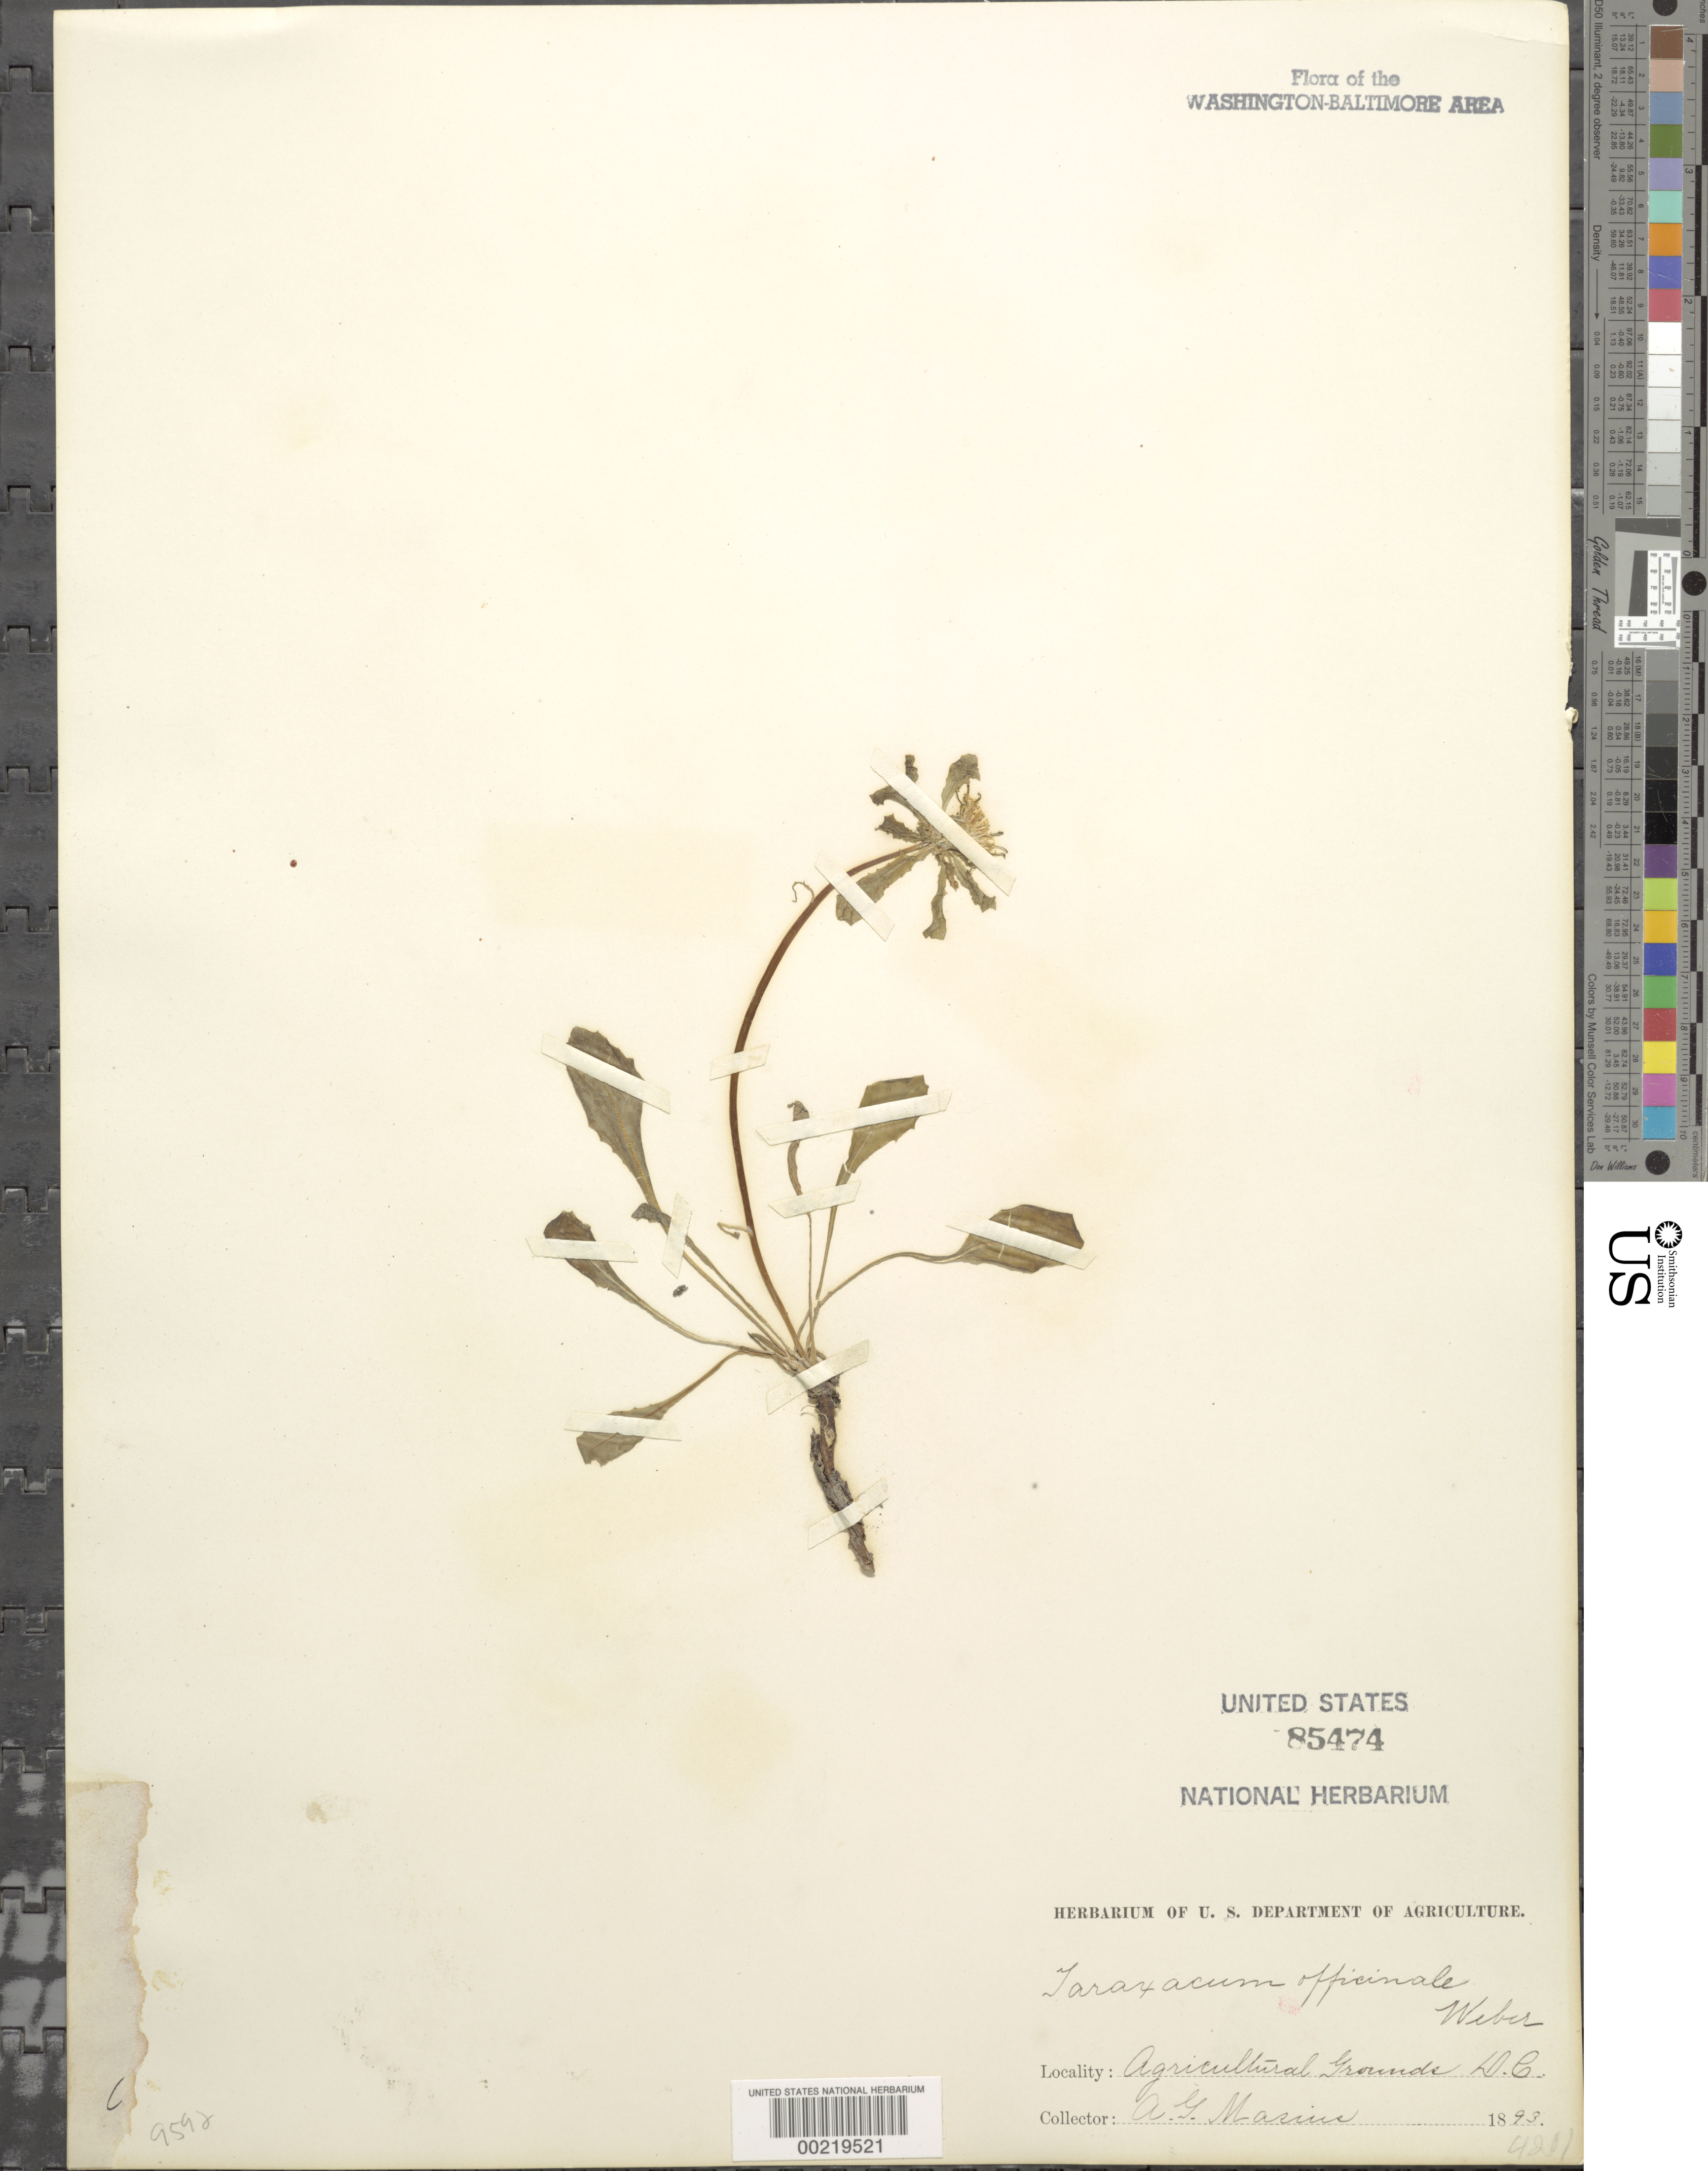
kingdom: Plantae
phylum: Tracheophyta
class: Magnoliopsida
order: Asterales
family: Asteraceae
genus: Taraxacum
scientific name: Taraxacum officinale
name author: G.H. Weber ex F.H. Wigg.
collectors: A. Masius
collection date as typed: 1893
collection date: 1893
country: United States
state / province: District of Columbia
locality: Agriculture grounds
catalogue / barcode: US 85474